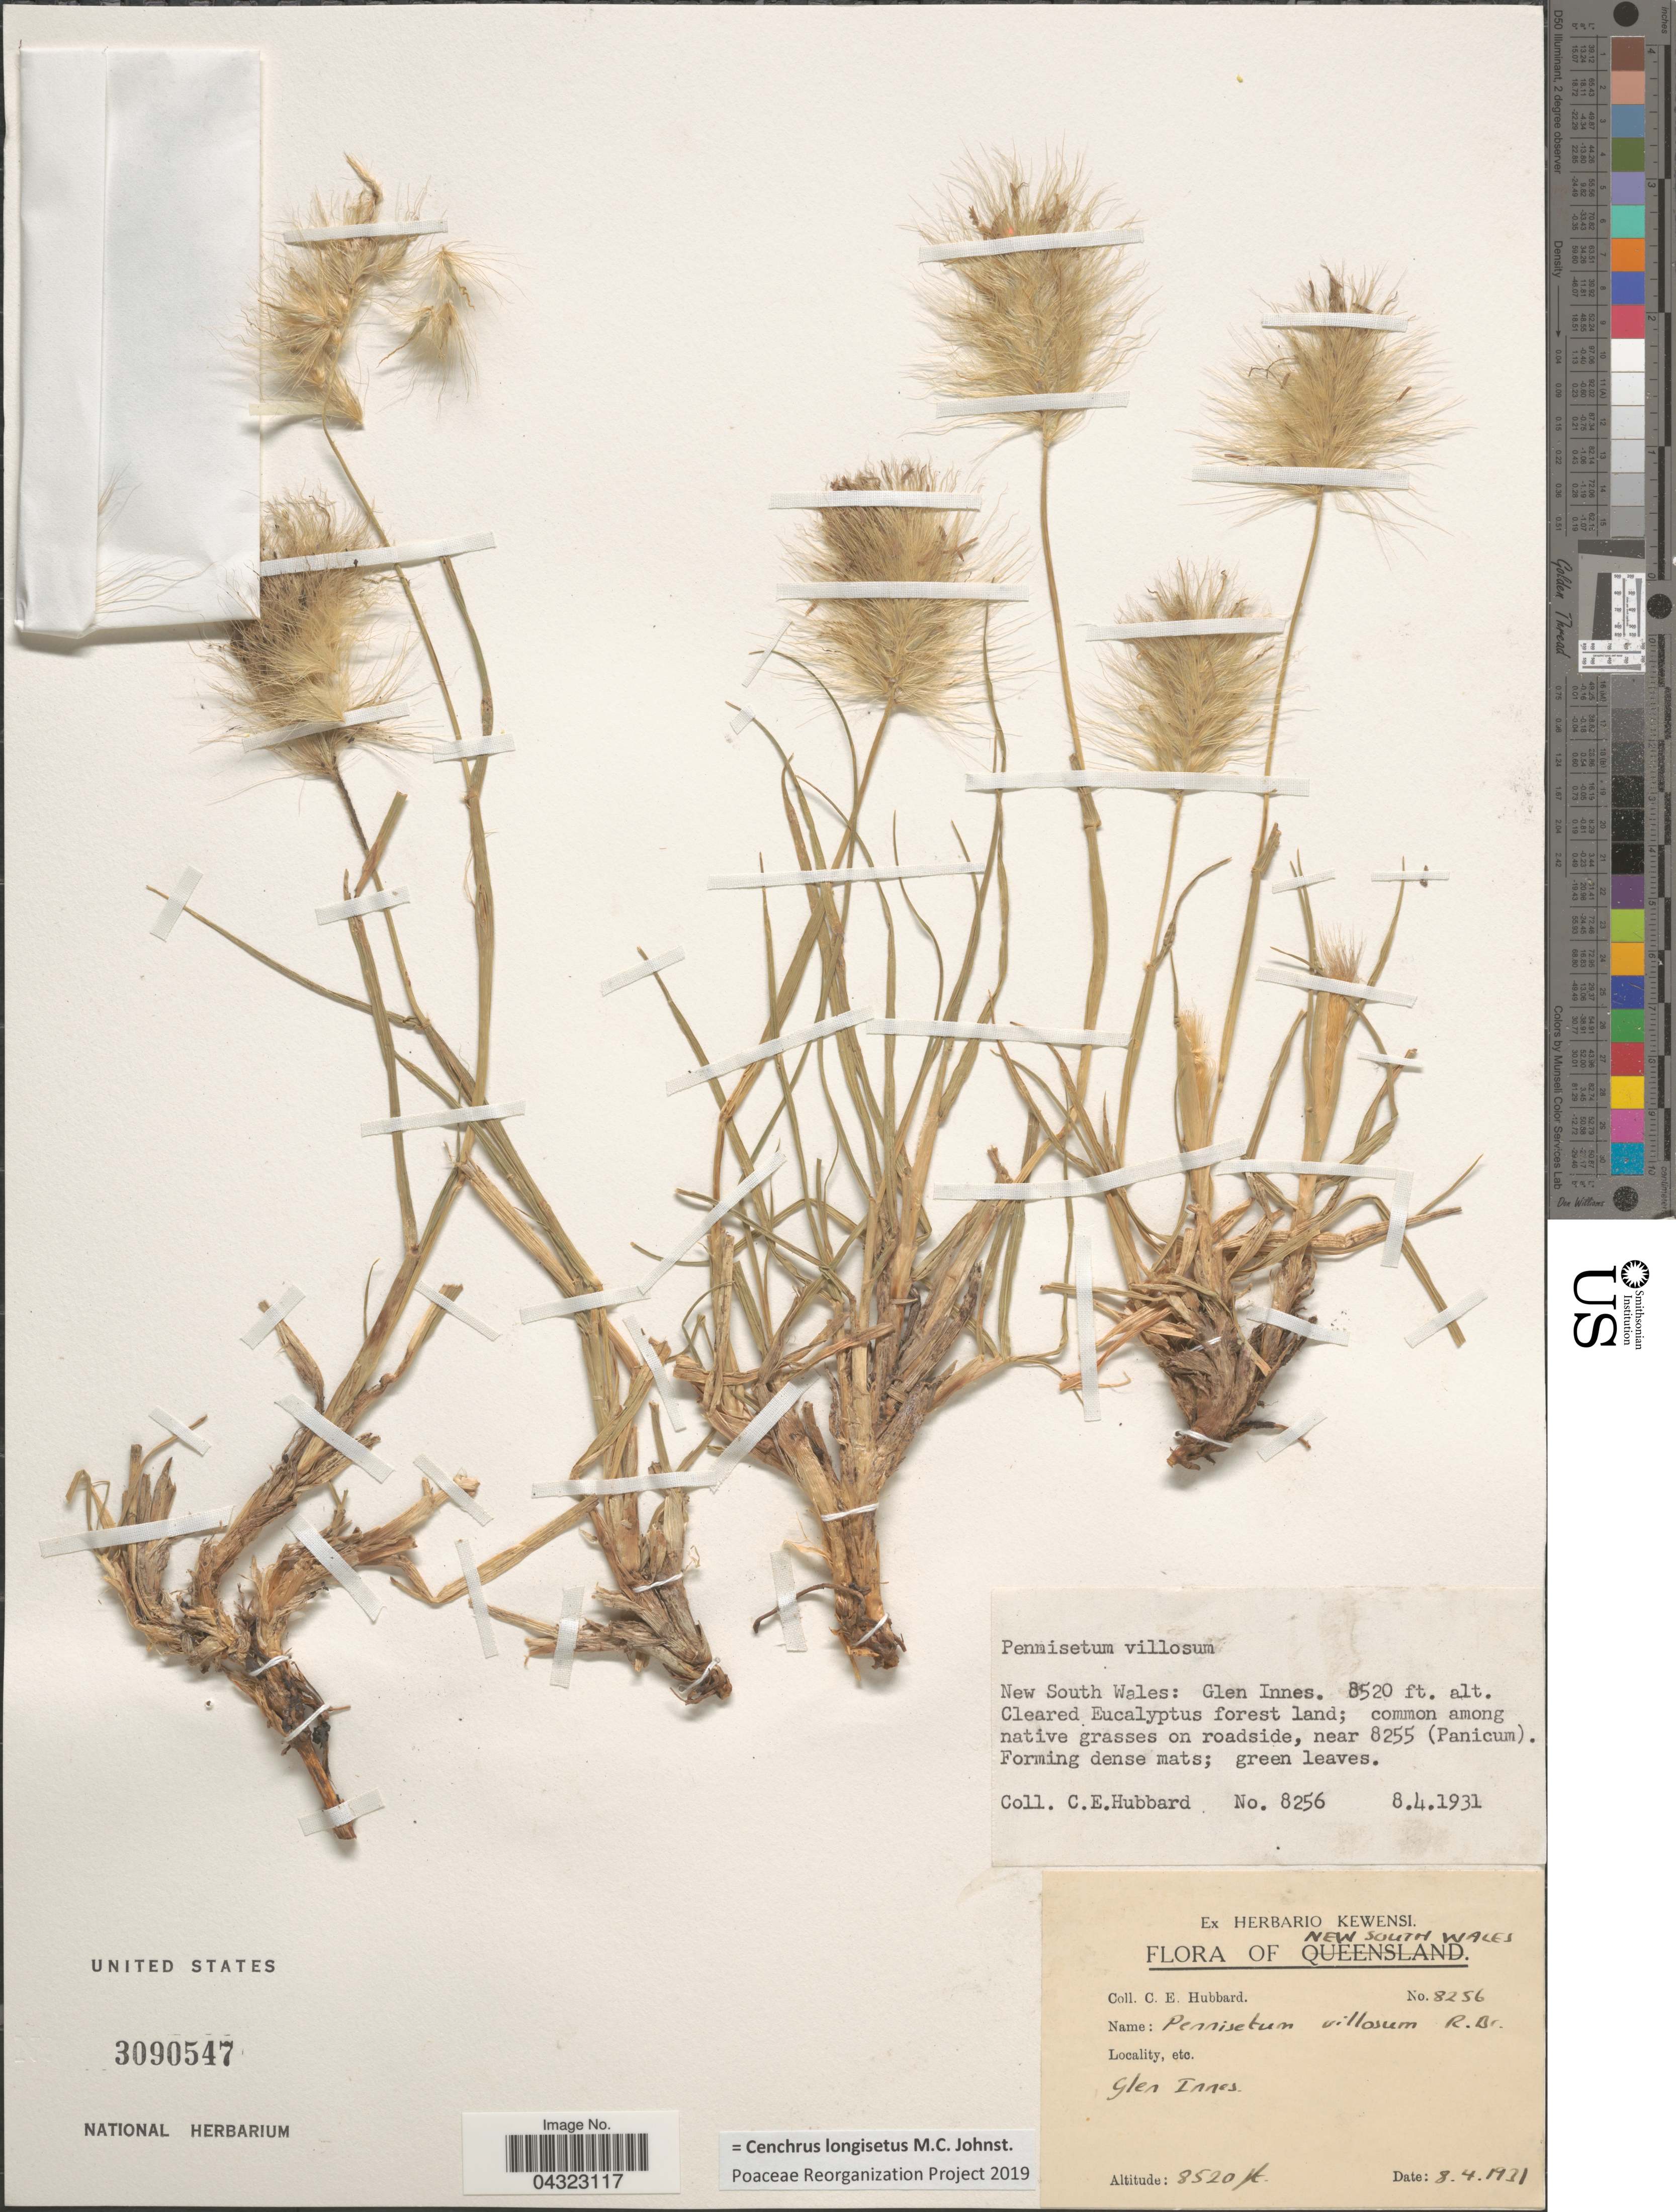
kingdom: Plantae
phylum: Tracheophyta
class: Liliopsida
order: Poales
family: Poaceae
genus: Cenchrus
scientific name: Cenchrus longisetus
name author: M.C. Johnst.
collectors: C. E. Hubbard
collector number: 8256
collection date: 1931-04-08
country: Australia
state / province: New South Wales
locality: Glen Innes. Cleared Eucalyptus forest land; common along native grasses on roadside, near 8255.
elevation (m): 2597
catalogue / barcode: US 3090547